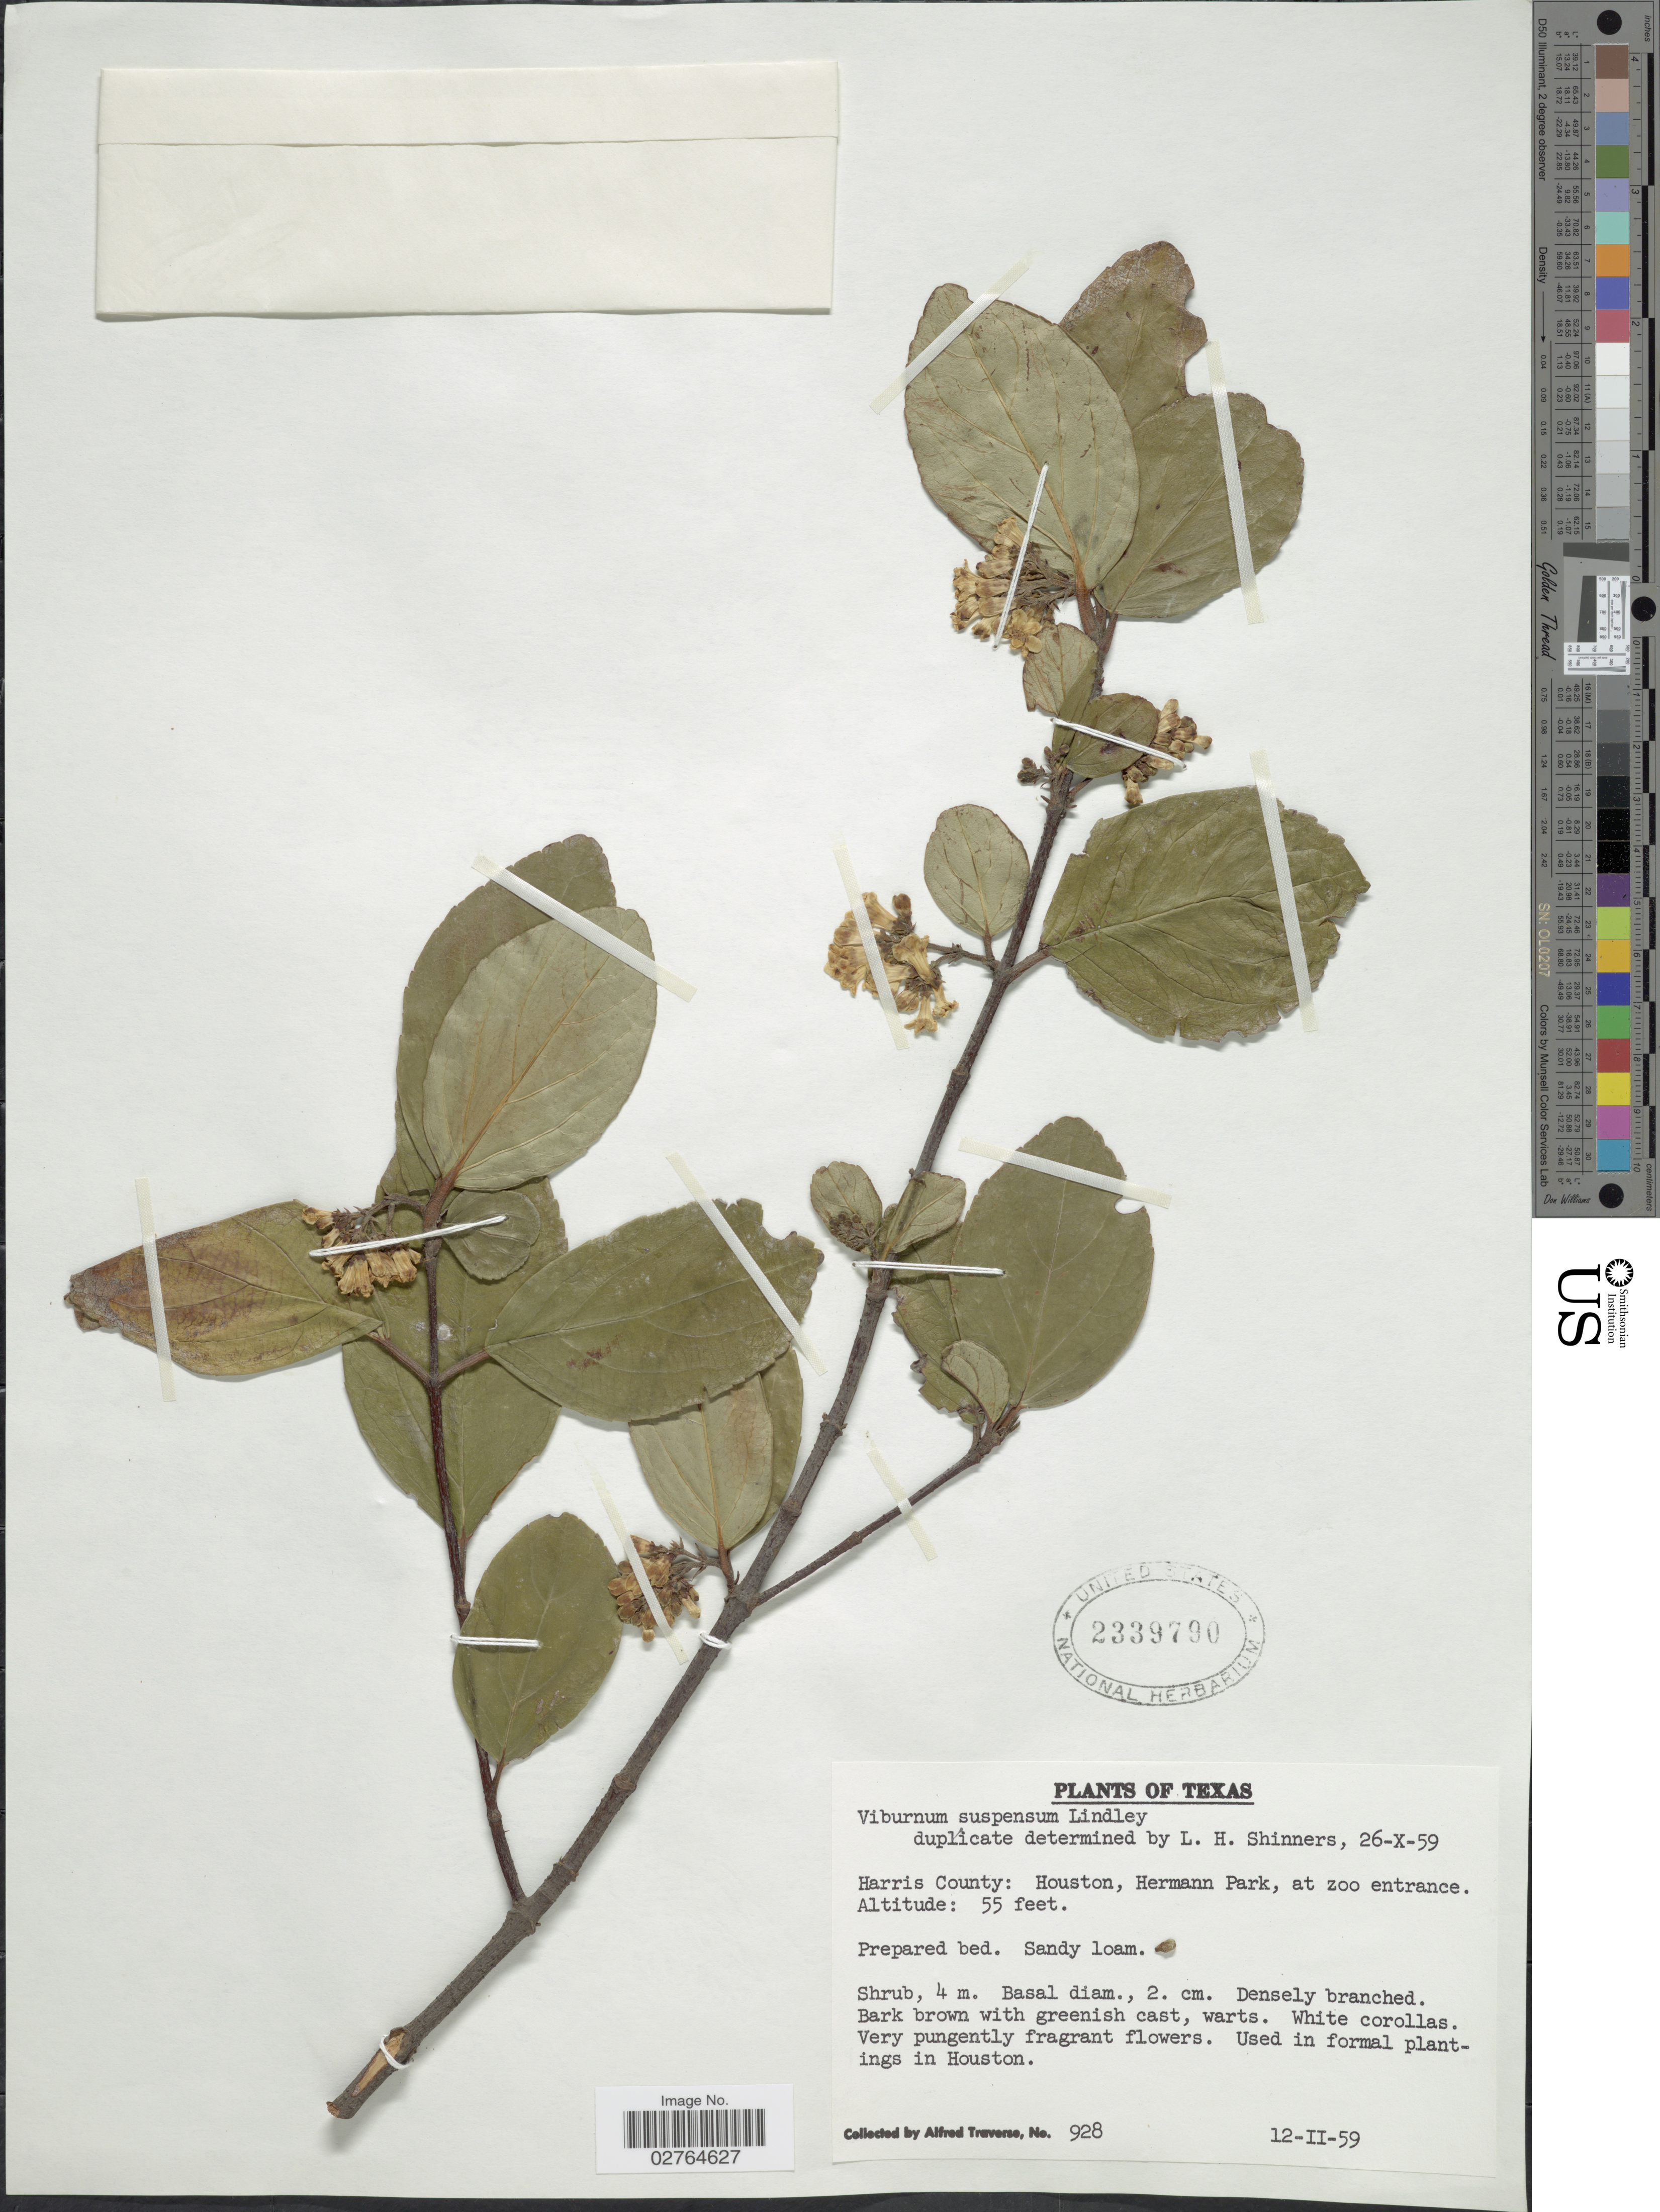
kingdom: Plantae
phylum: Tracheophyta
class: Magnoliopsida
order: Dipsacales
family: Viburnaceae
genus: Viburnum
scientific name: Viburnum suspensum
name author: Lindl.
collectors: A. Traverse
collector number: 928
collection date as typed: Transcribed d/m/y: 12/2/59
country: United States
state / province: Texas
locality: Harris County: Houston, Hermann Park, at zoo entrance.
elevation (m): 17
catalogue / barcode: US 2339790